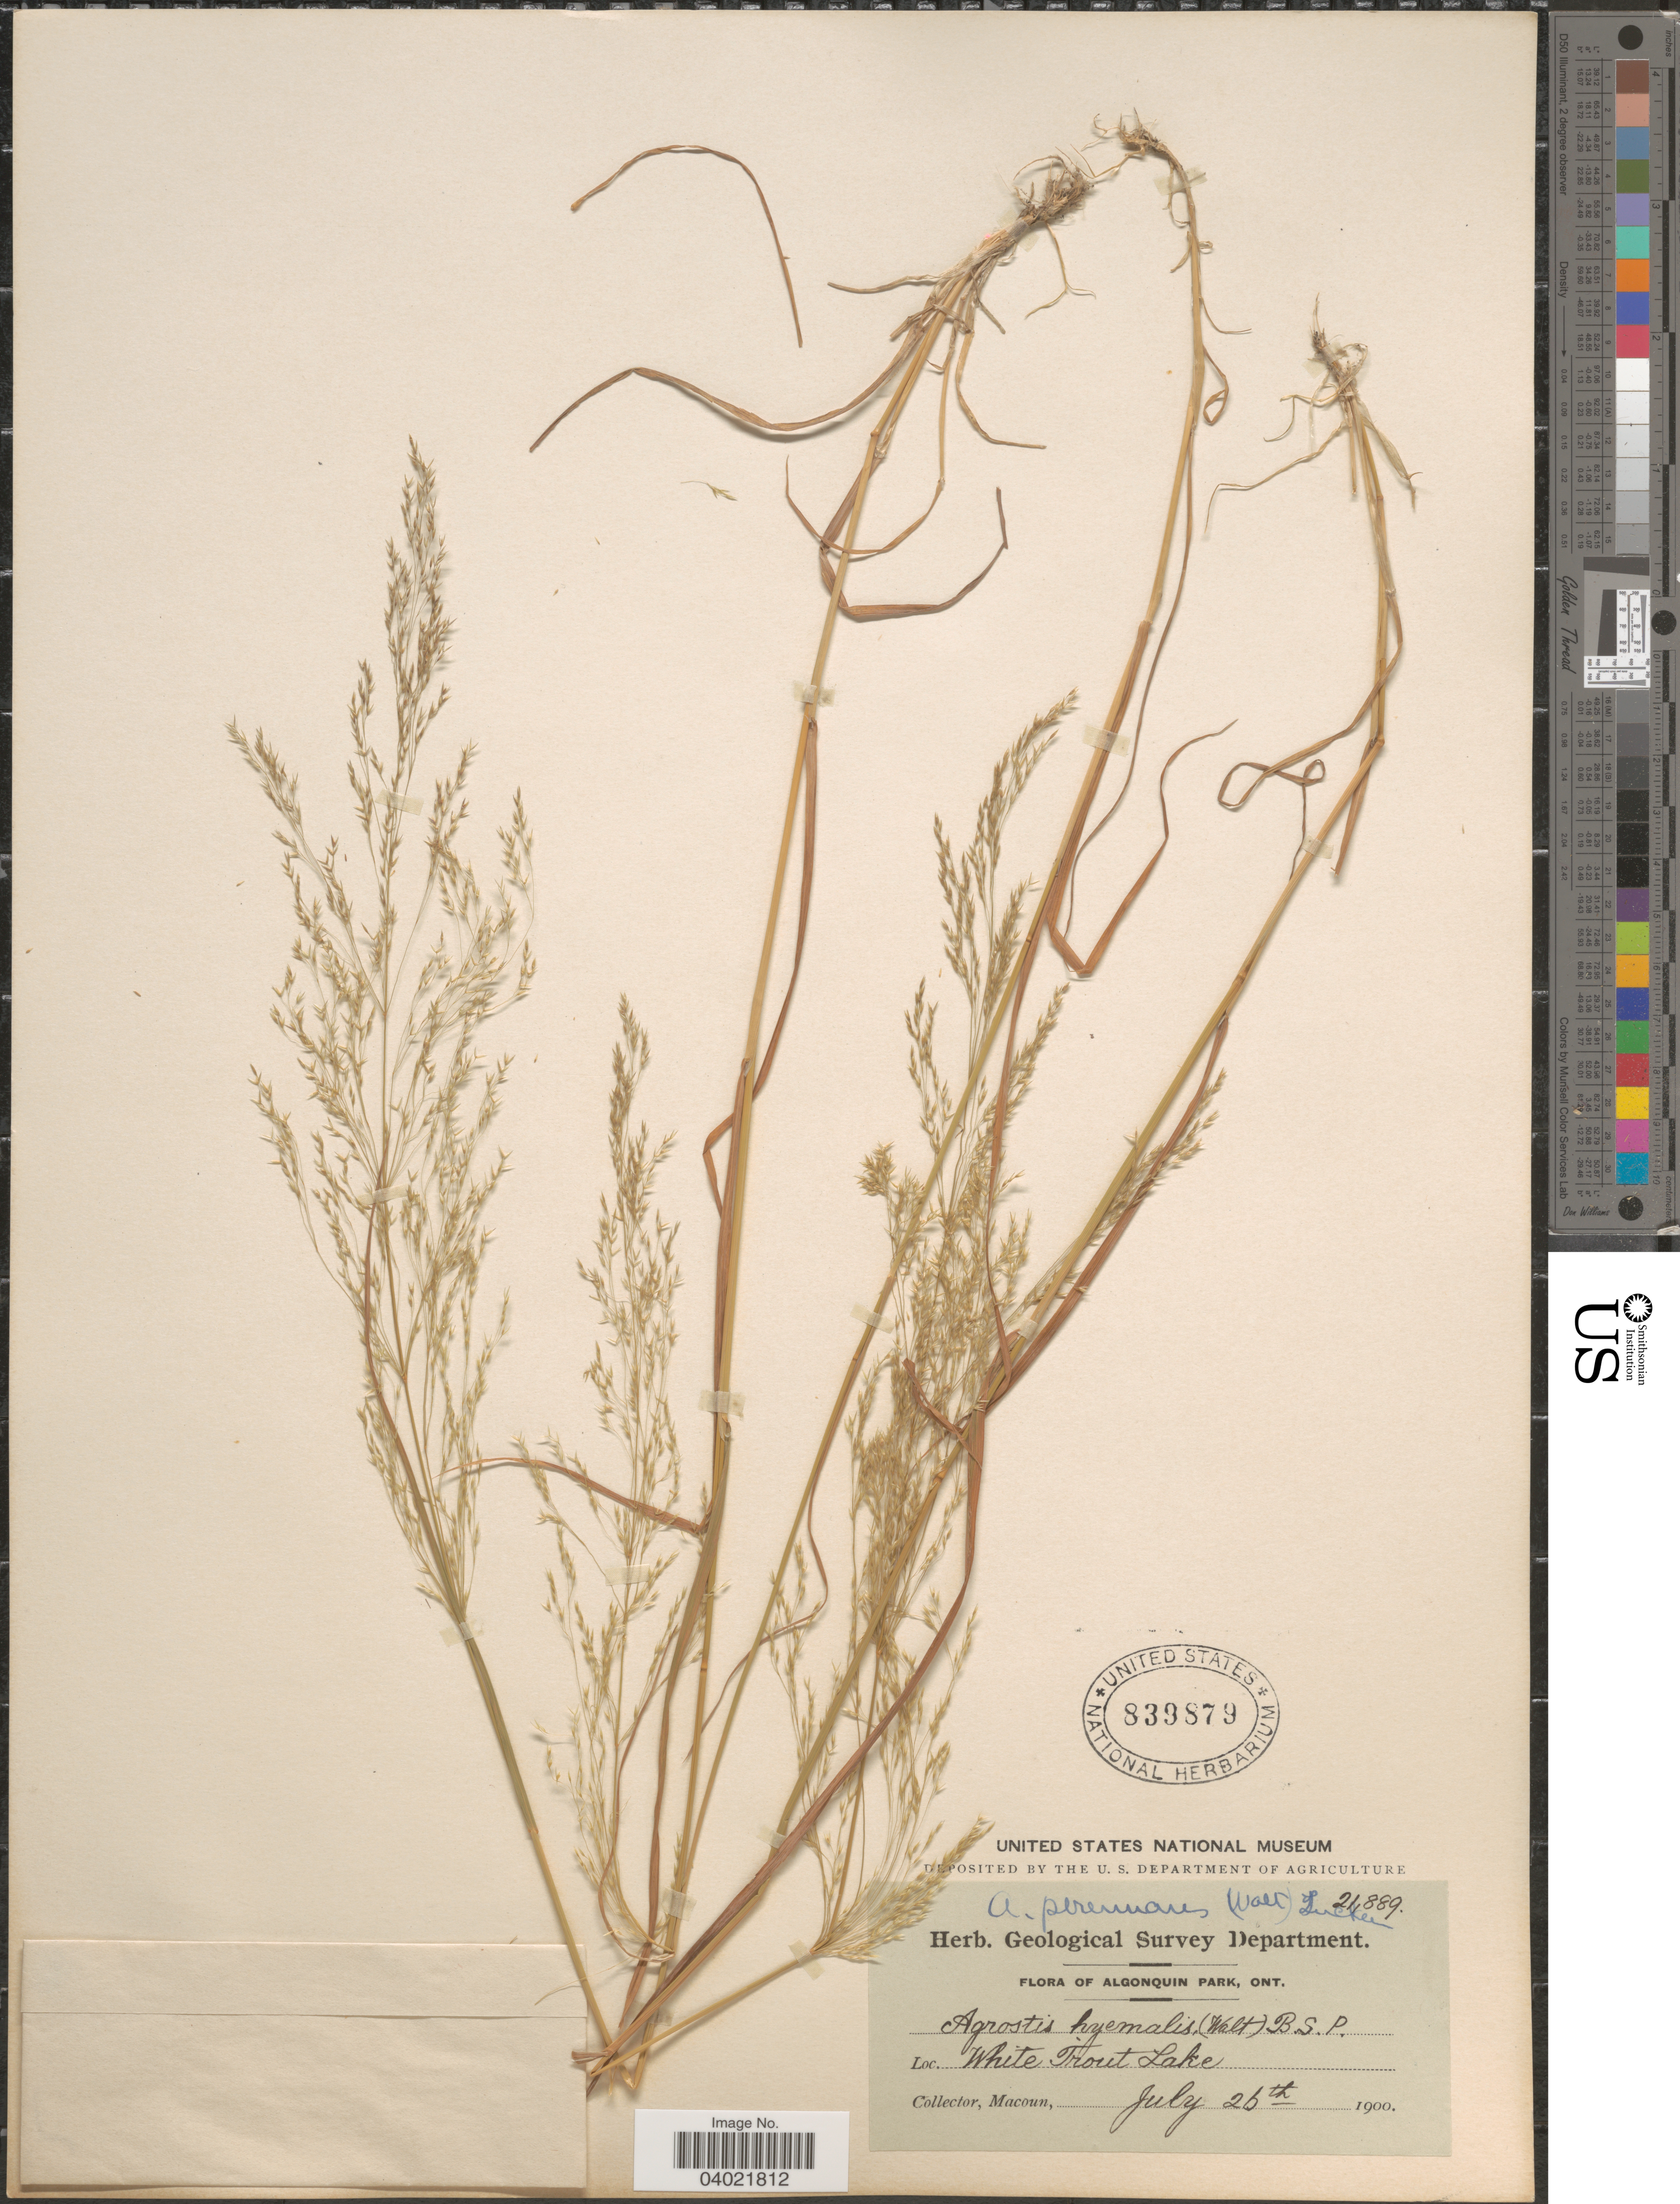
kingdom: Plantae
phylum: Tracheophyta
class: Liliopsida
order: Poales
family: Poaceae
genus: Agrostis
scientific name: Agrostis perennans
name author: (Walter) Tuck.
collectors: -- Macoun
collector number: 21889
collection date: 1900-07-26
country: Canada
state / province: Ontario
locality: Algonquin Park. White Trout Lake.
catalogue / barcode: US 839879